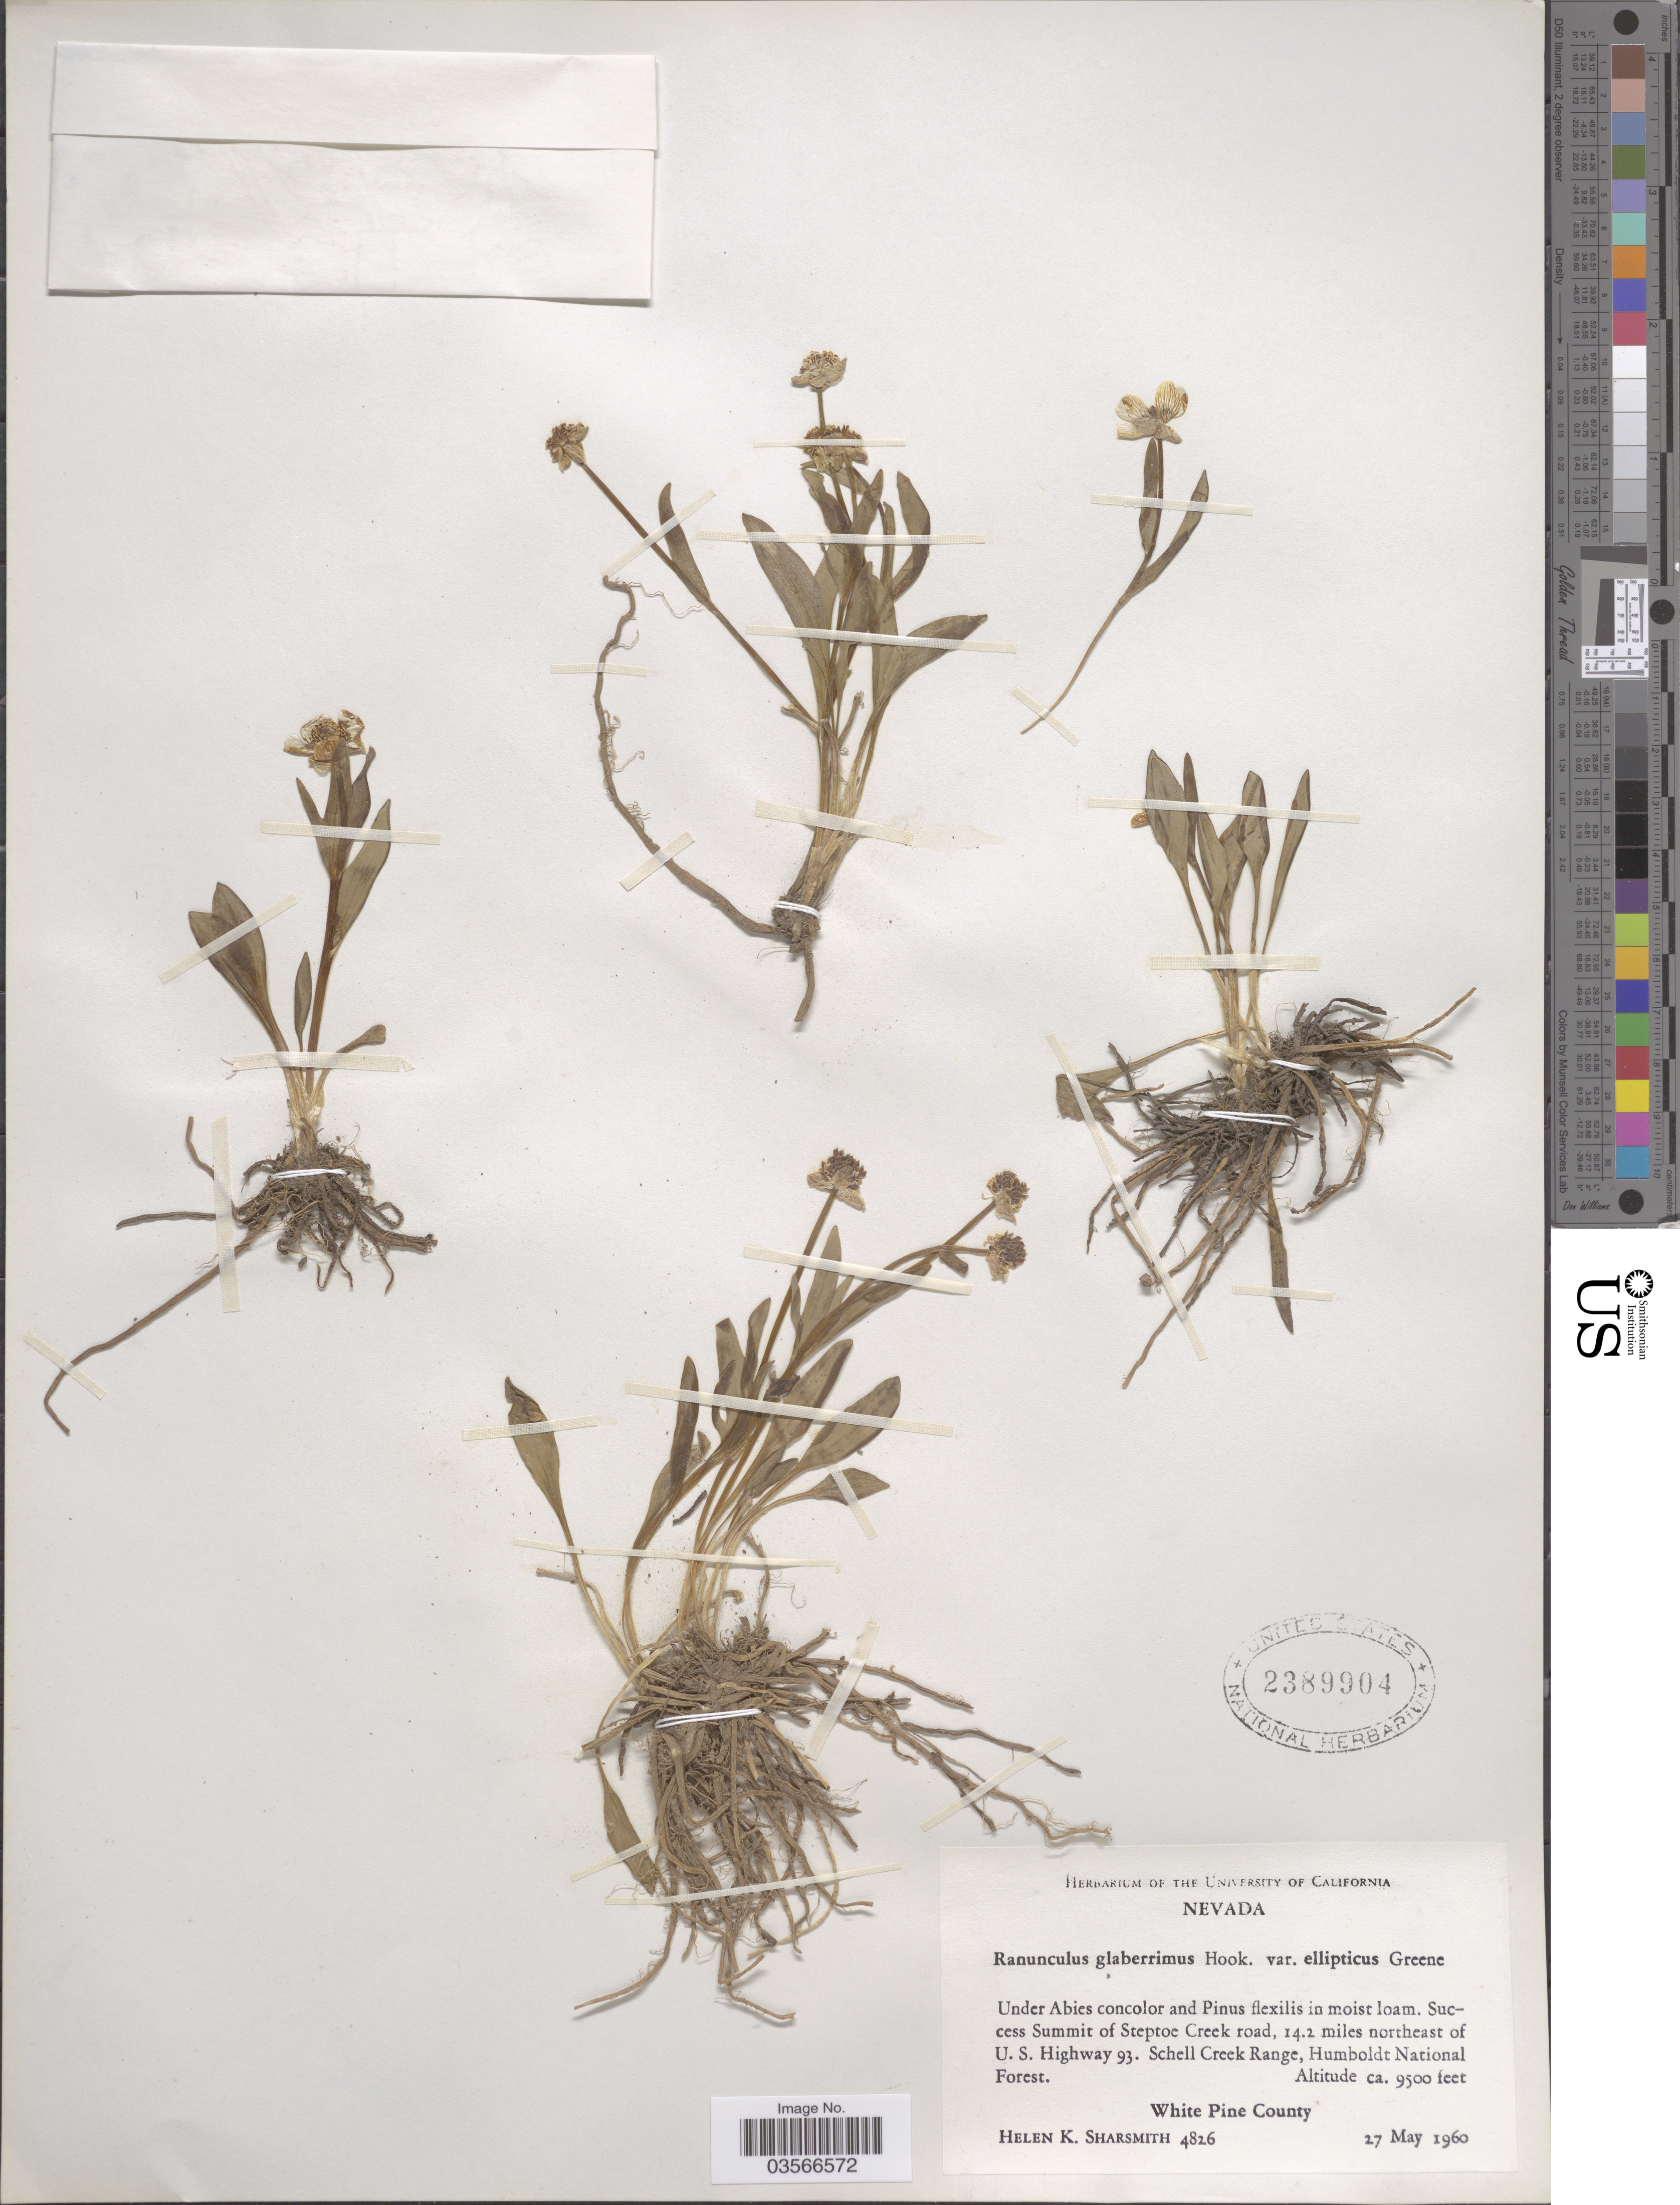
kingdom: Plantae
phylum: Tracheophyta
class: Magnoliopsida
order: Ranunculales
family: Ranunculaceae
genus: Ranunculus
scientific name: Ranunculus glaberrimus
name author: Hook.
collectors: H. Sharsmith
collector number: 4826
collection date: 1960-05-27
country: United States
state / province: Nevada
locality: Success Summit of Steptoe Creek road, 14.2 miles northeast of U. S. Highway 93. Schell Creek Range, Humboldt National Forest. White Pine County.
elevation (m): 2896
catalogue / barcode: US 2389904